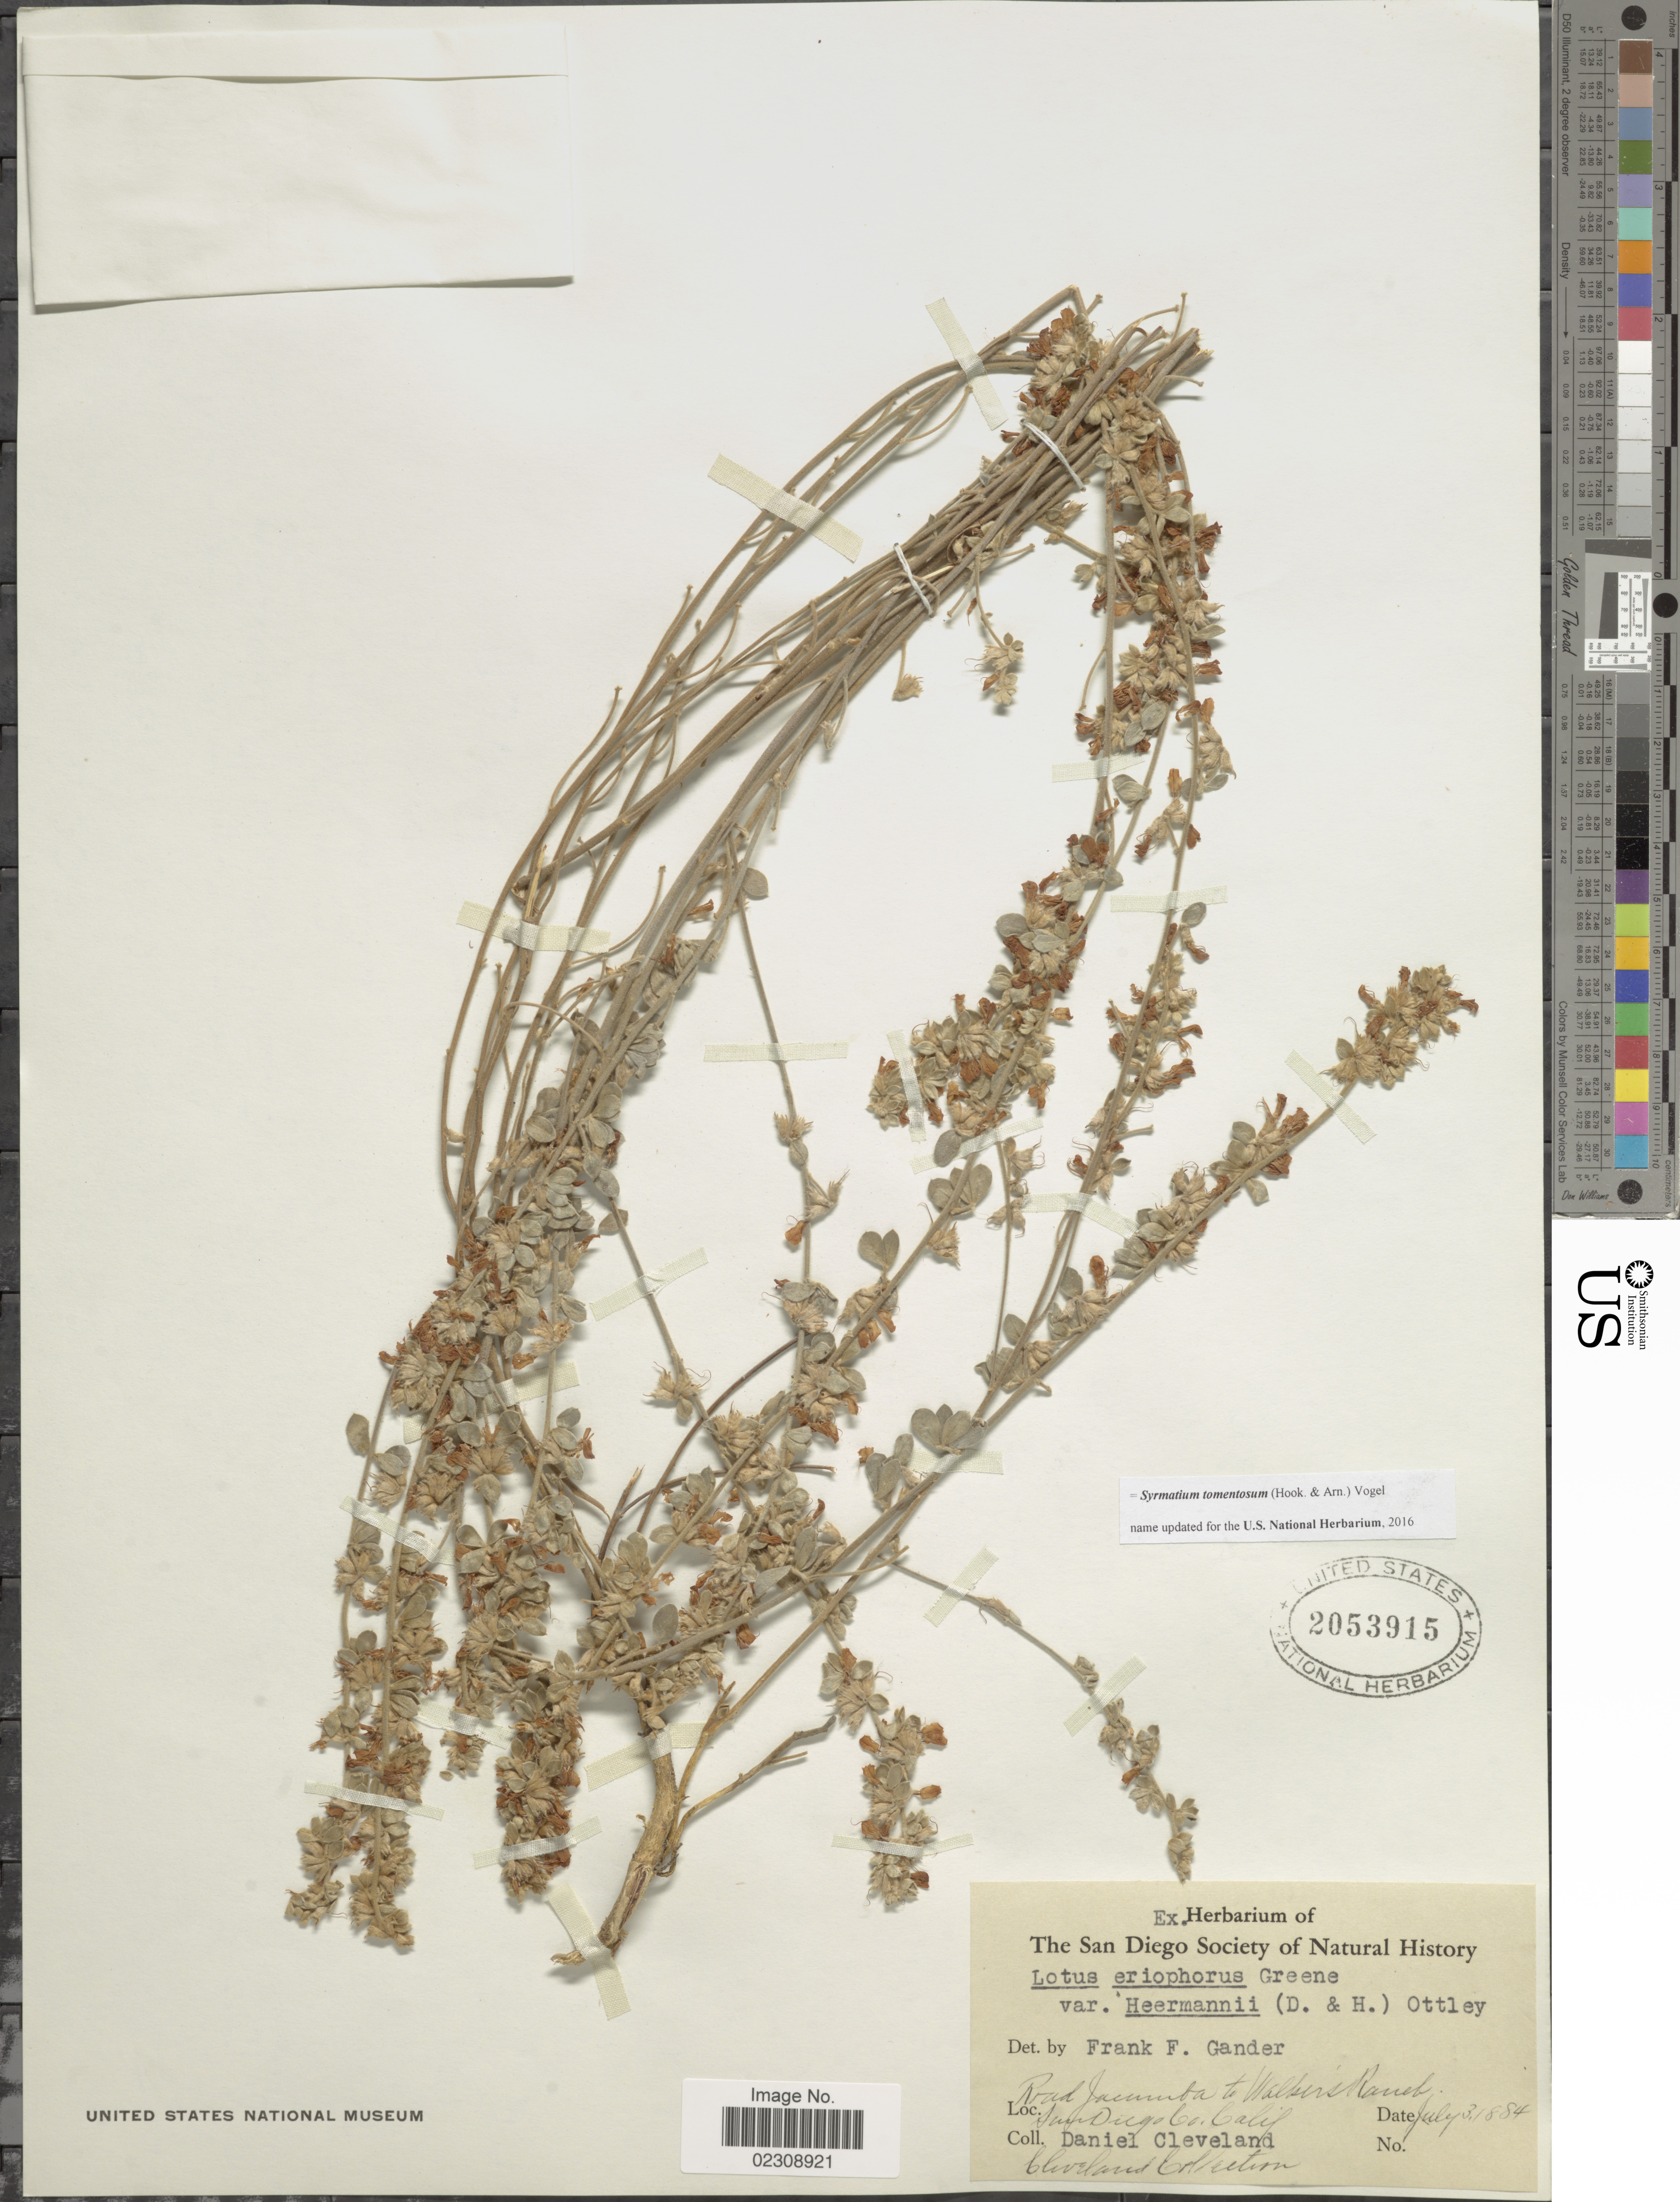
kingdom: Plantae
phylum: Tracheophyta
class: Magnoliopsida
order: Fabales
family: Fabaceae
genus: Syrmatium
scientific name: Syrmatium tomentosum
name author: (Hook. & Arn.) Vogel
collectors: D. Cleveland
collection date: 1884-07-03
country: United States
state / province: California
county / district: San Diego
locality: Road Jacunta to Walker's Ranch. San Diego Co.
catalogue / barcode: US 2053915